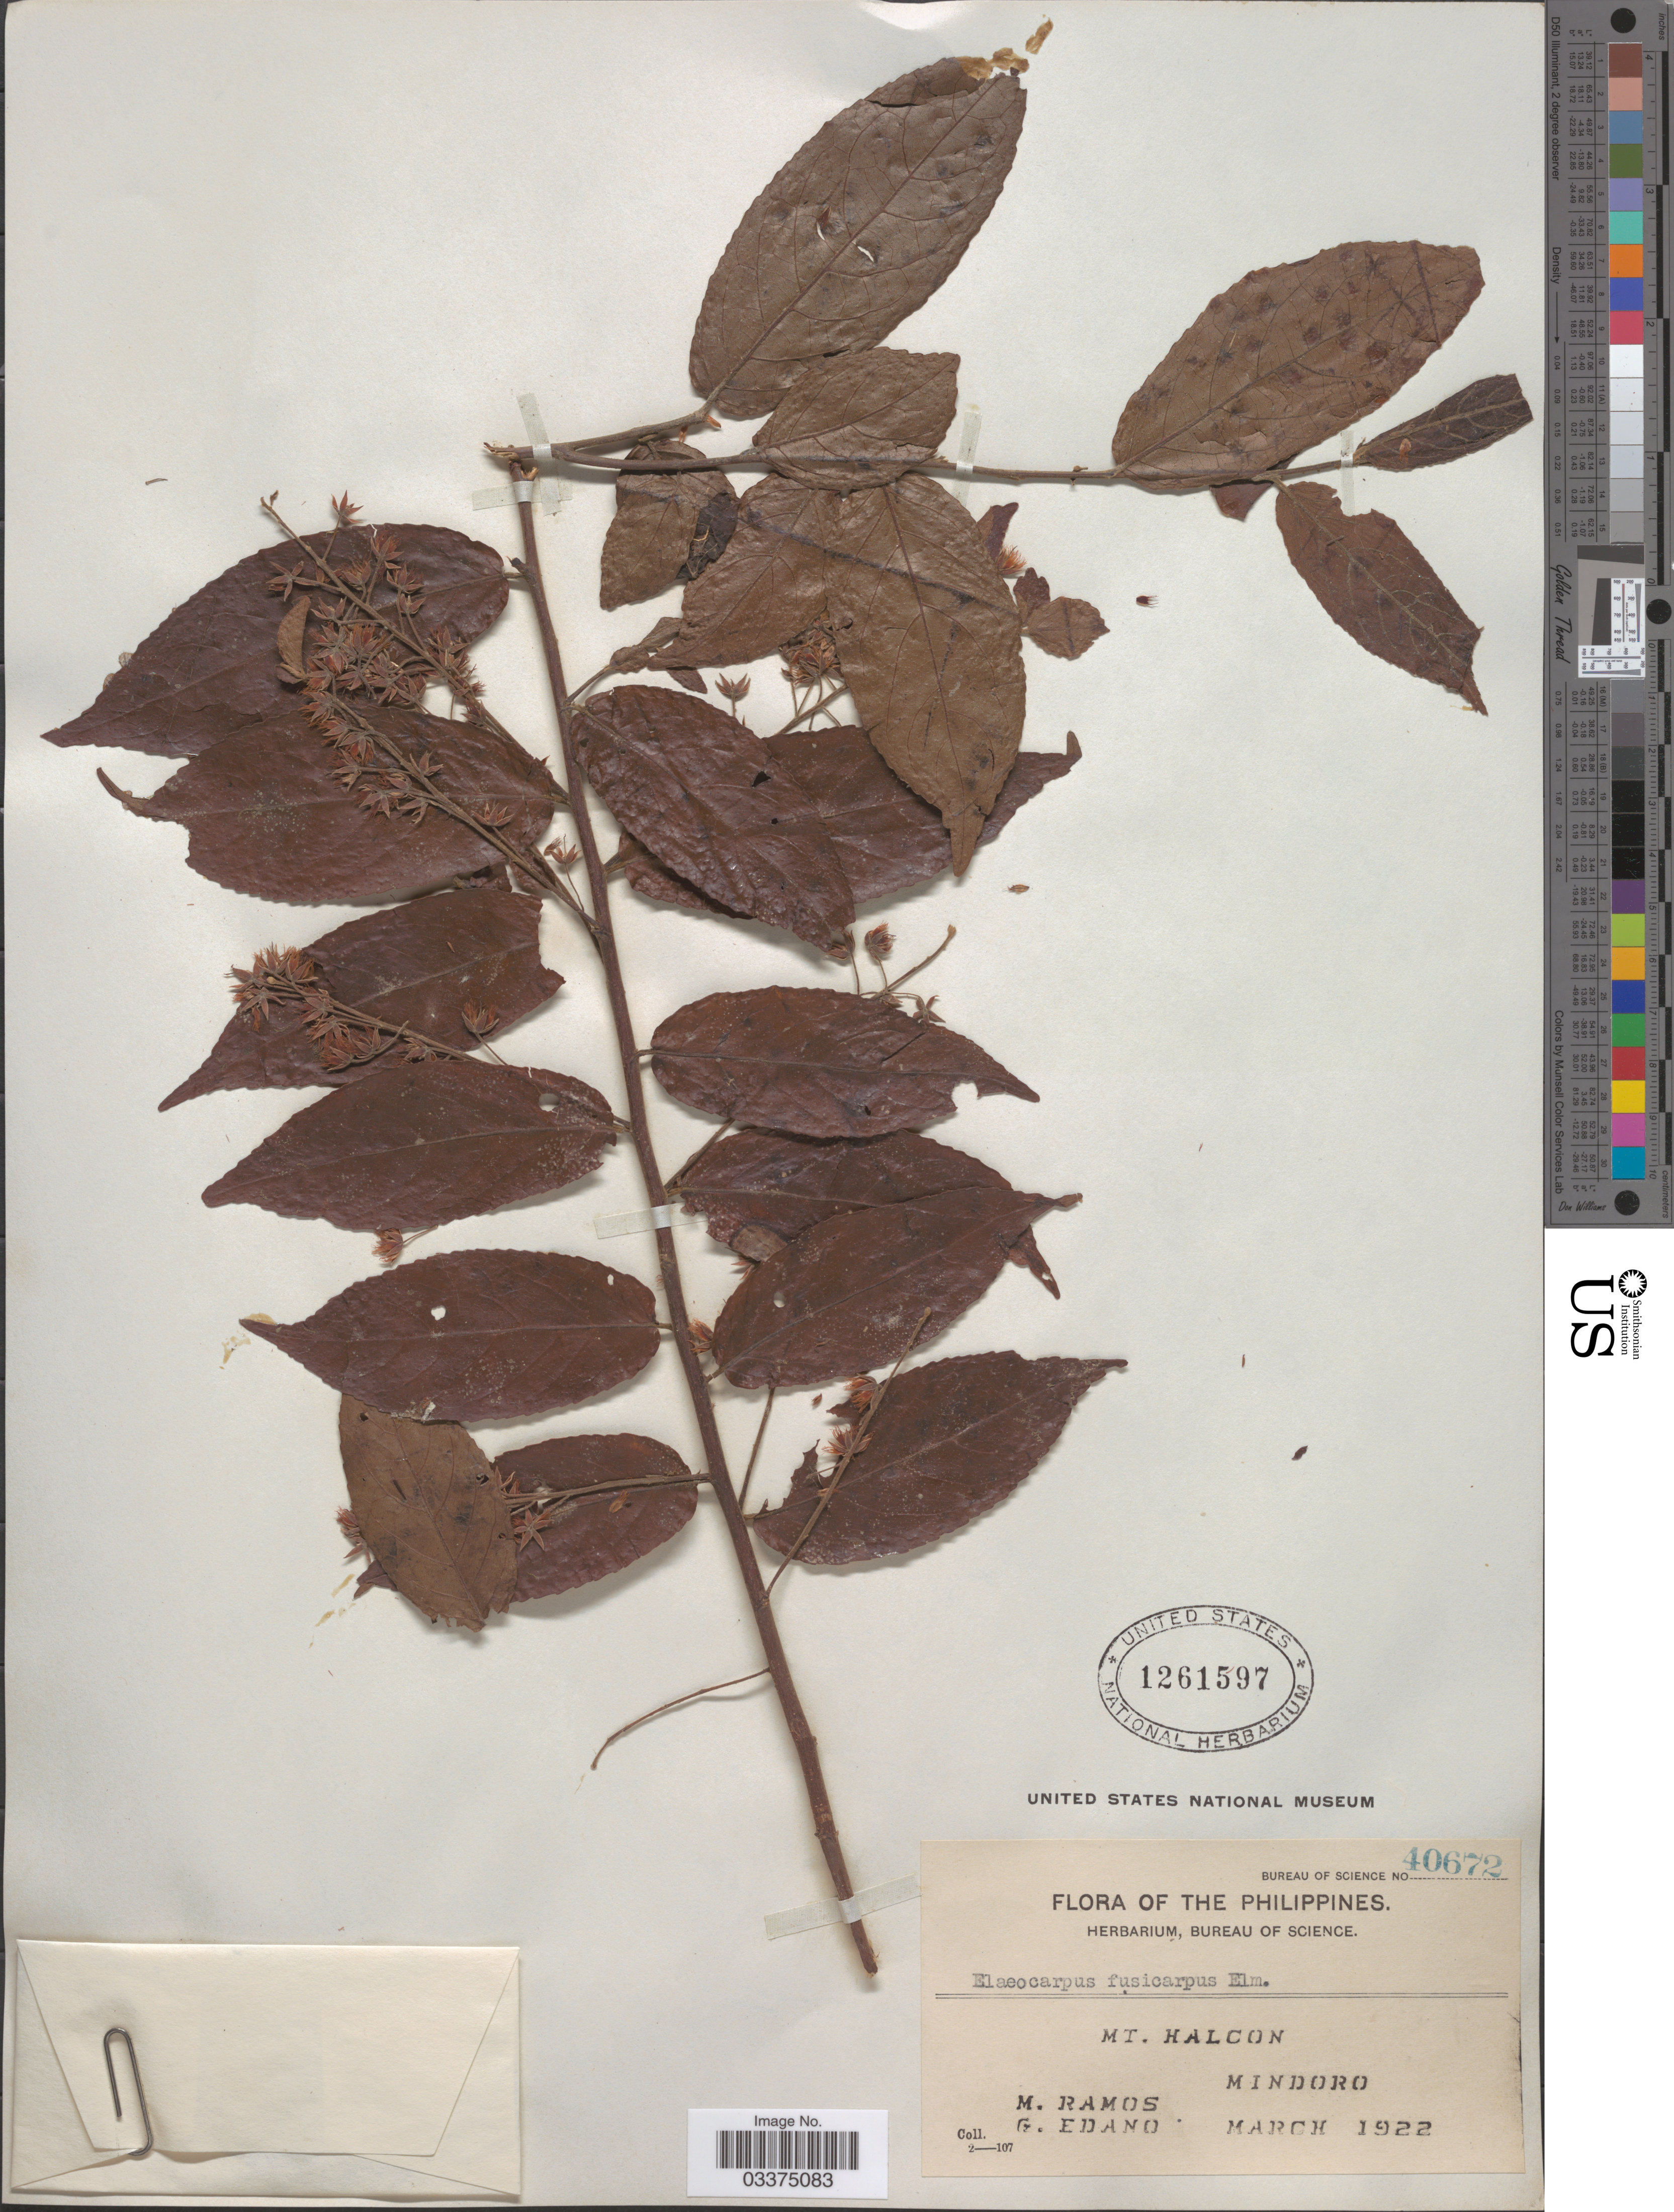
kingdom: Plantae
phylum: Tracheophyta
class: Magnoliopsida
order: Oxalidales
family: Elaeocarpaceae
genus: Elaeocarpus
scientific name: Elaeocarpus procerus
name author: A. DC. in Elmer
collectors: M. Ramos & G. Edaño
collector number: Bureau of Science 40672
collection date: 1922-03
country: Philippines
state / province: Mimaropa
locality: Mt. Halcon, Mindoro.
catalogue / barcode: US 1261597